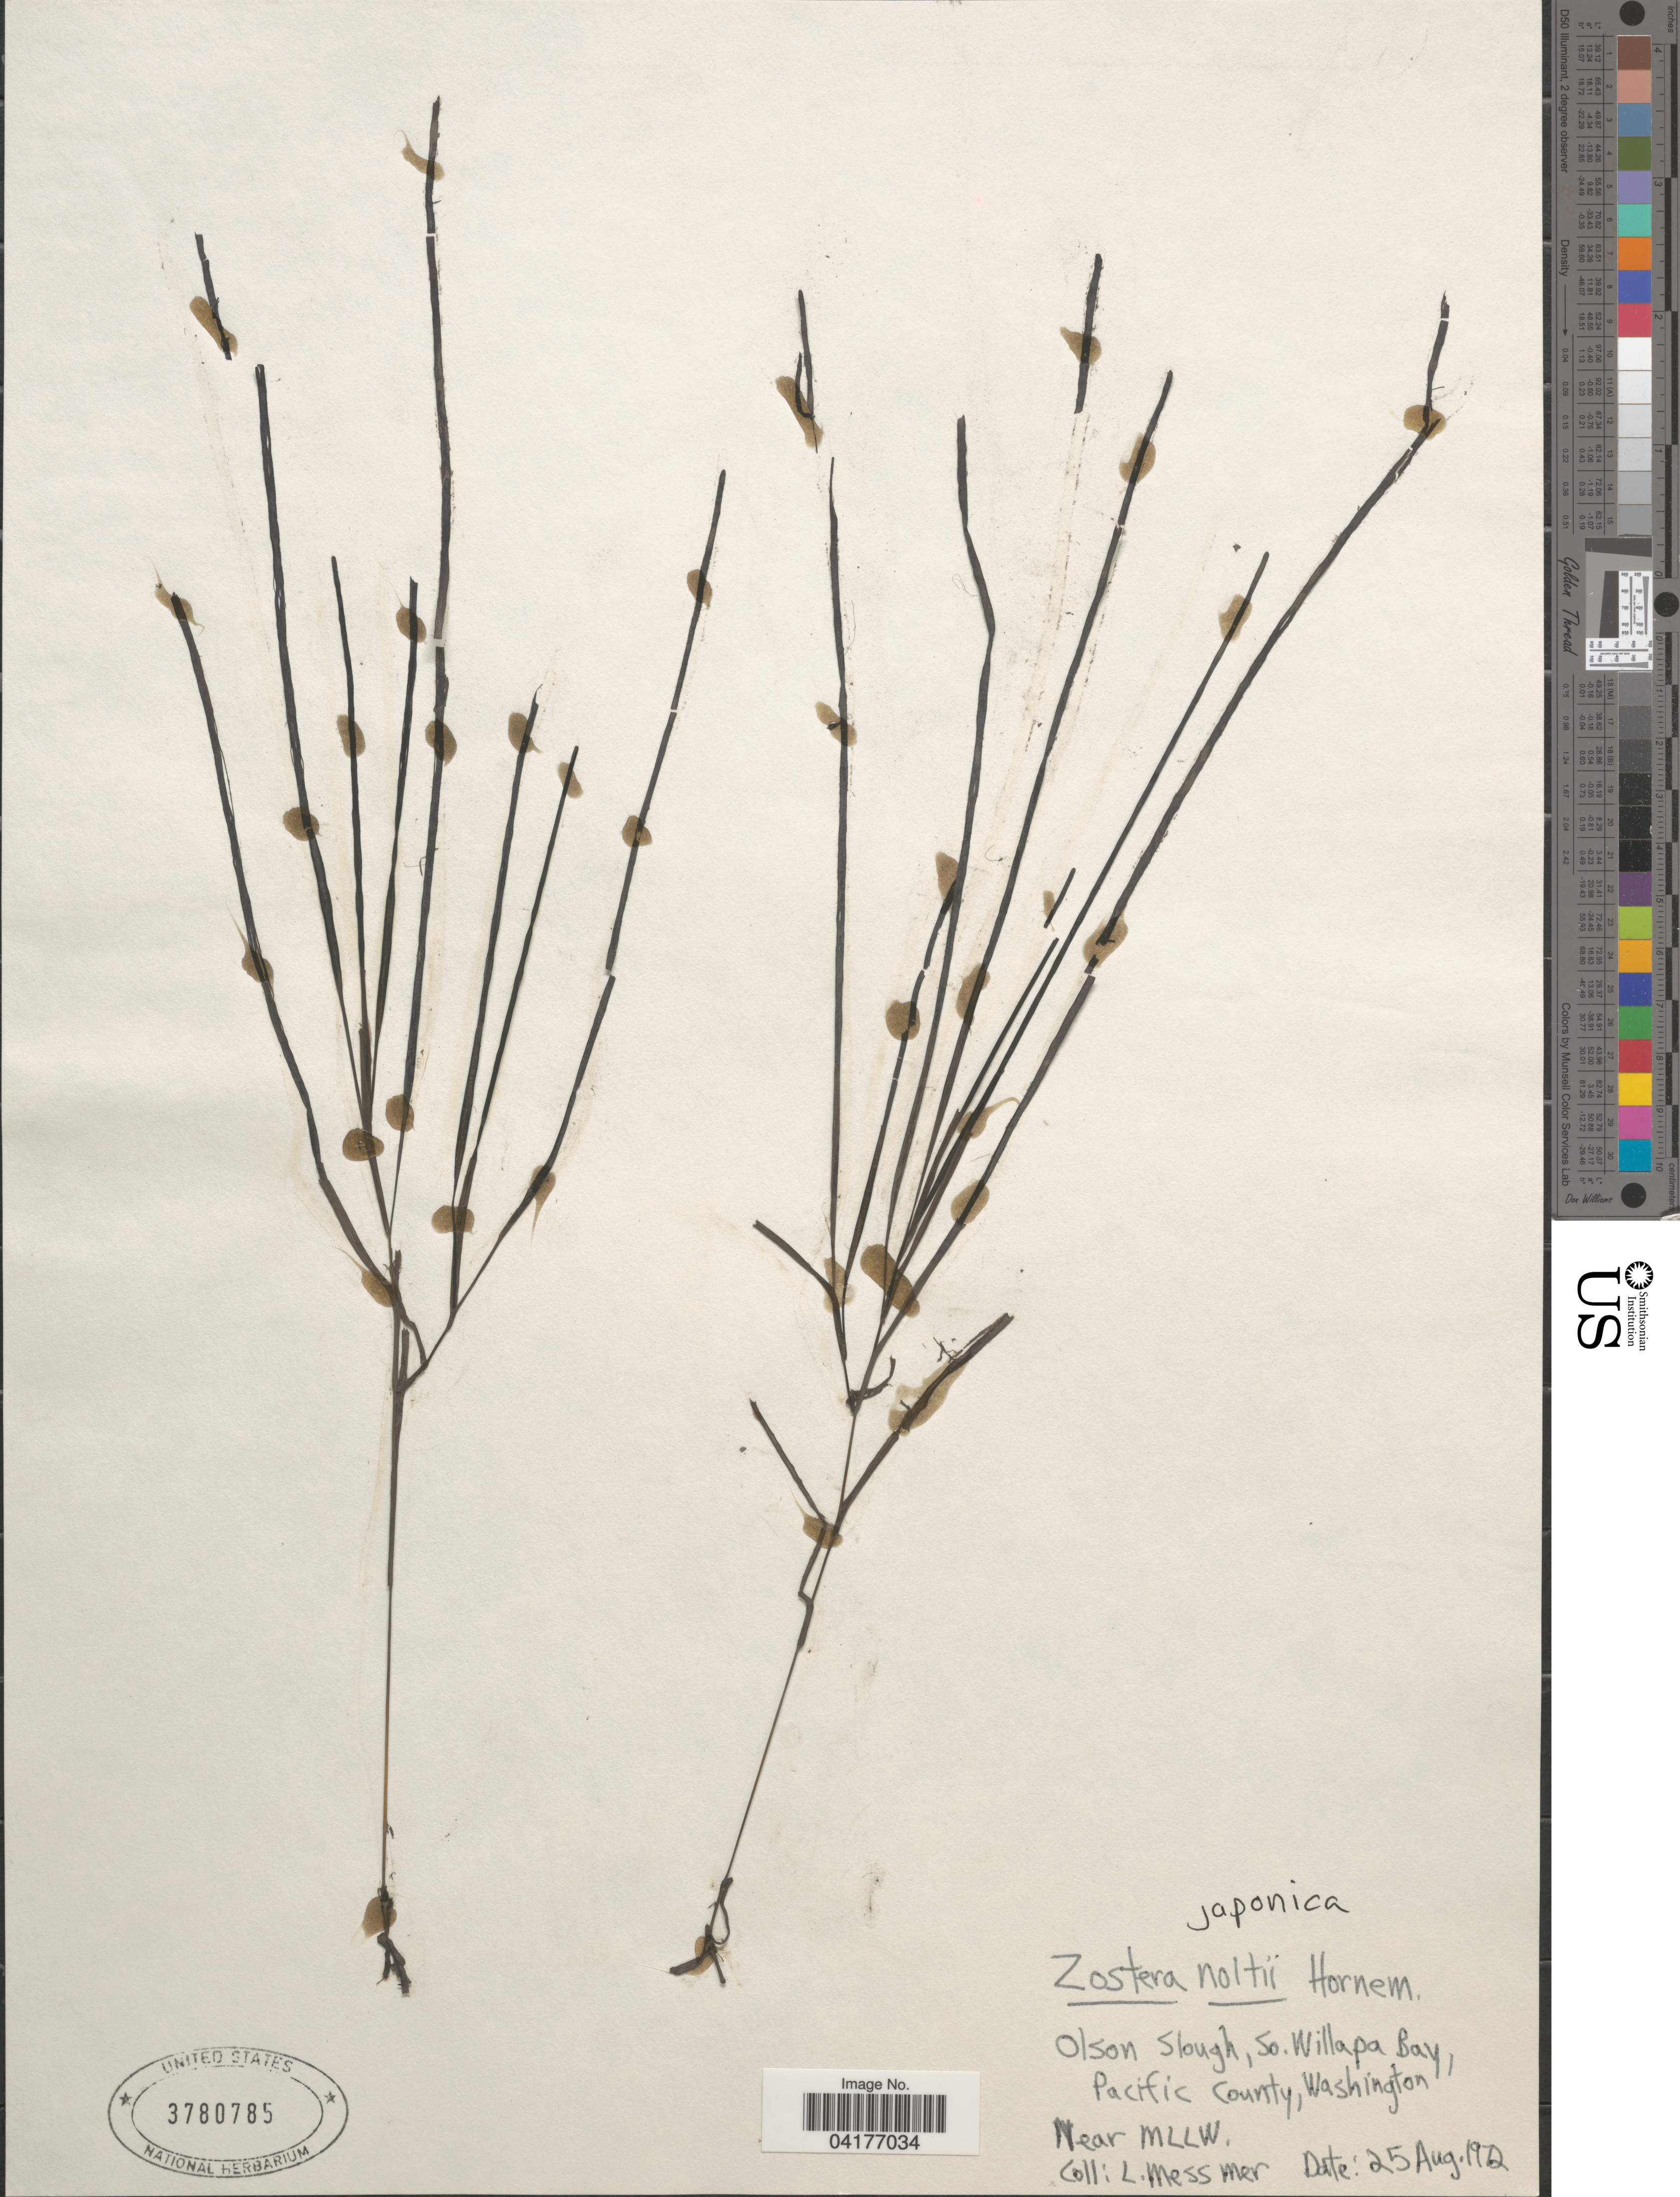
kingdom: Plantae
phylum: Tracheophyta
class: Liliopsida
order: Alismatales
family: Zosteraceae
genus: Zostera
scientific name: Zostera noltii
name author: Hornem.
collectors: L. Messmer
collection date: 1972-08-25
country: United States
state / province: Washington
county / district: Pacific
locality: Olson Slough, So. Willapa Bay, Pacific County, Washington. Near MLLW.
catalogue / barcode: US 3780785